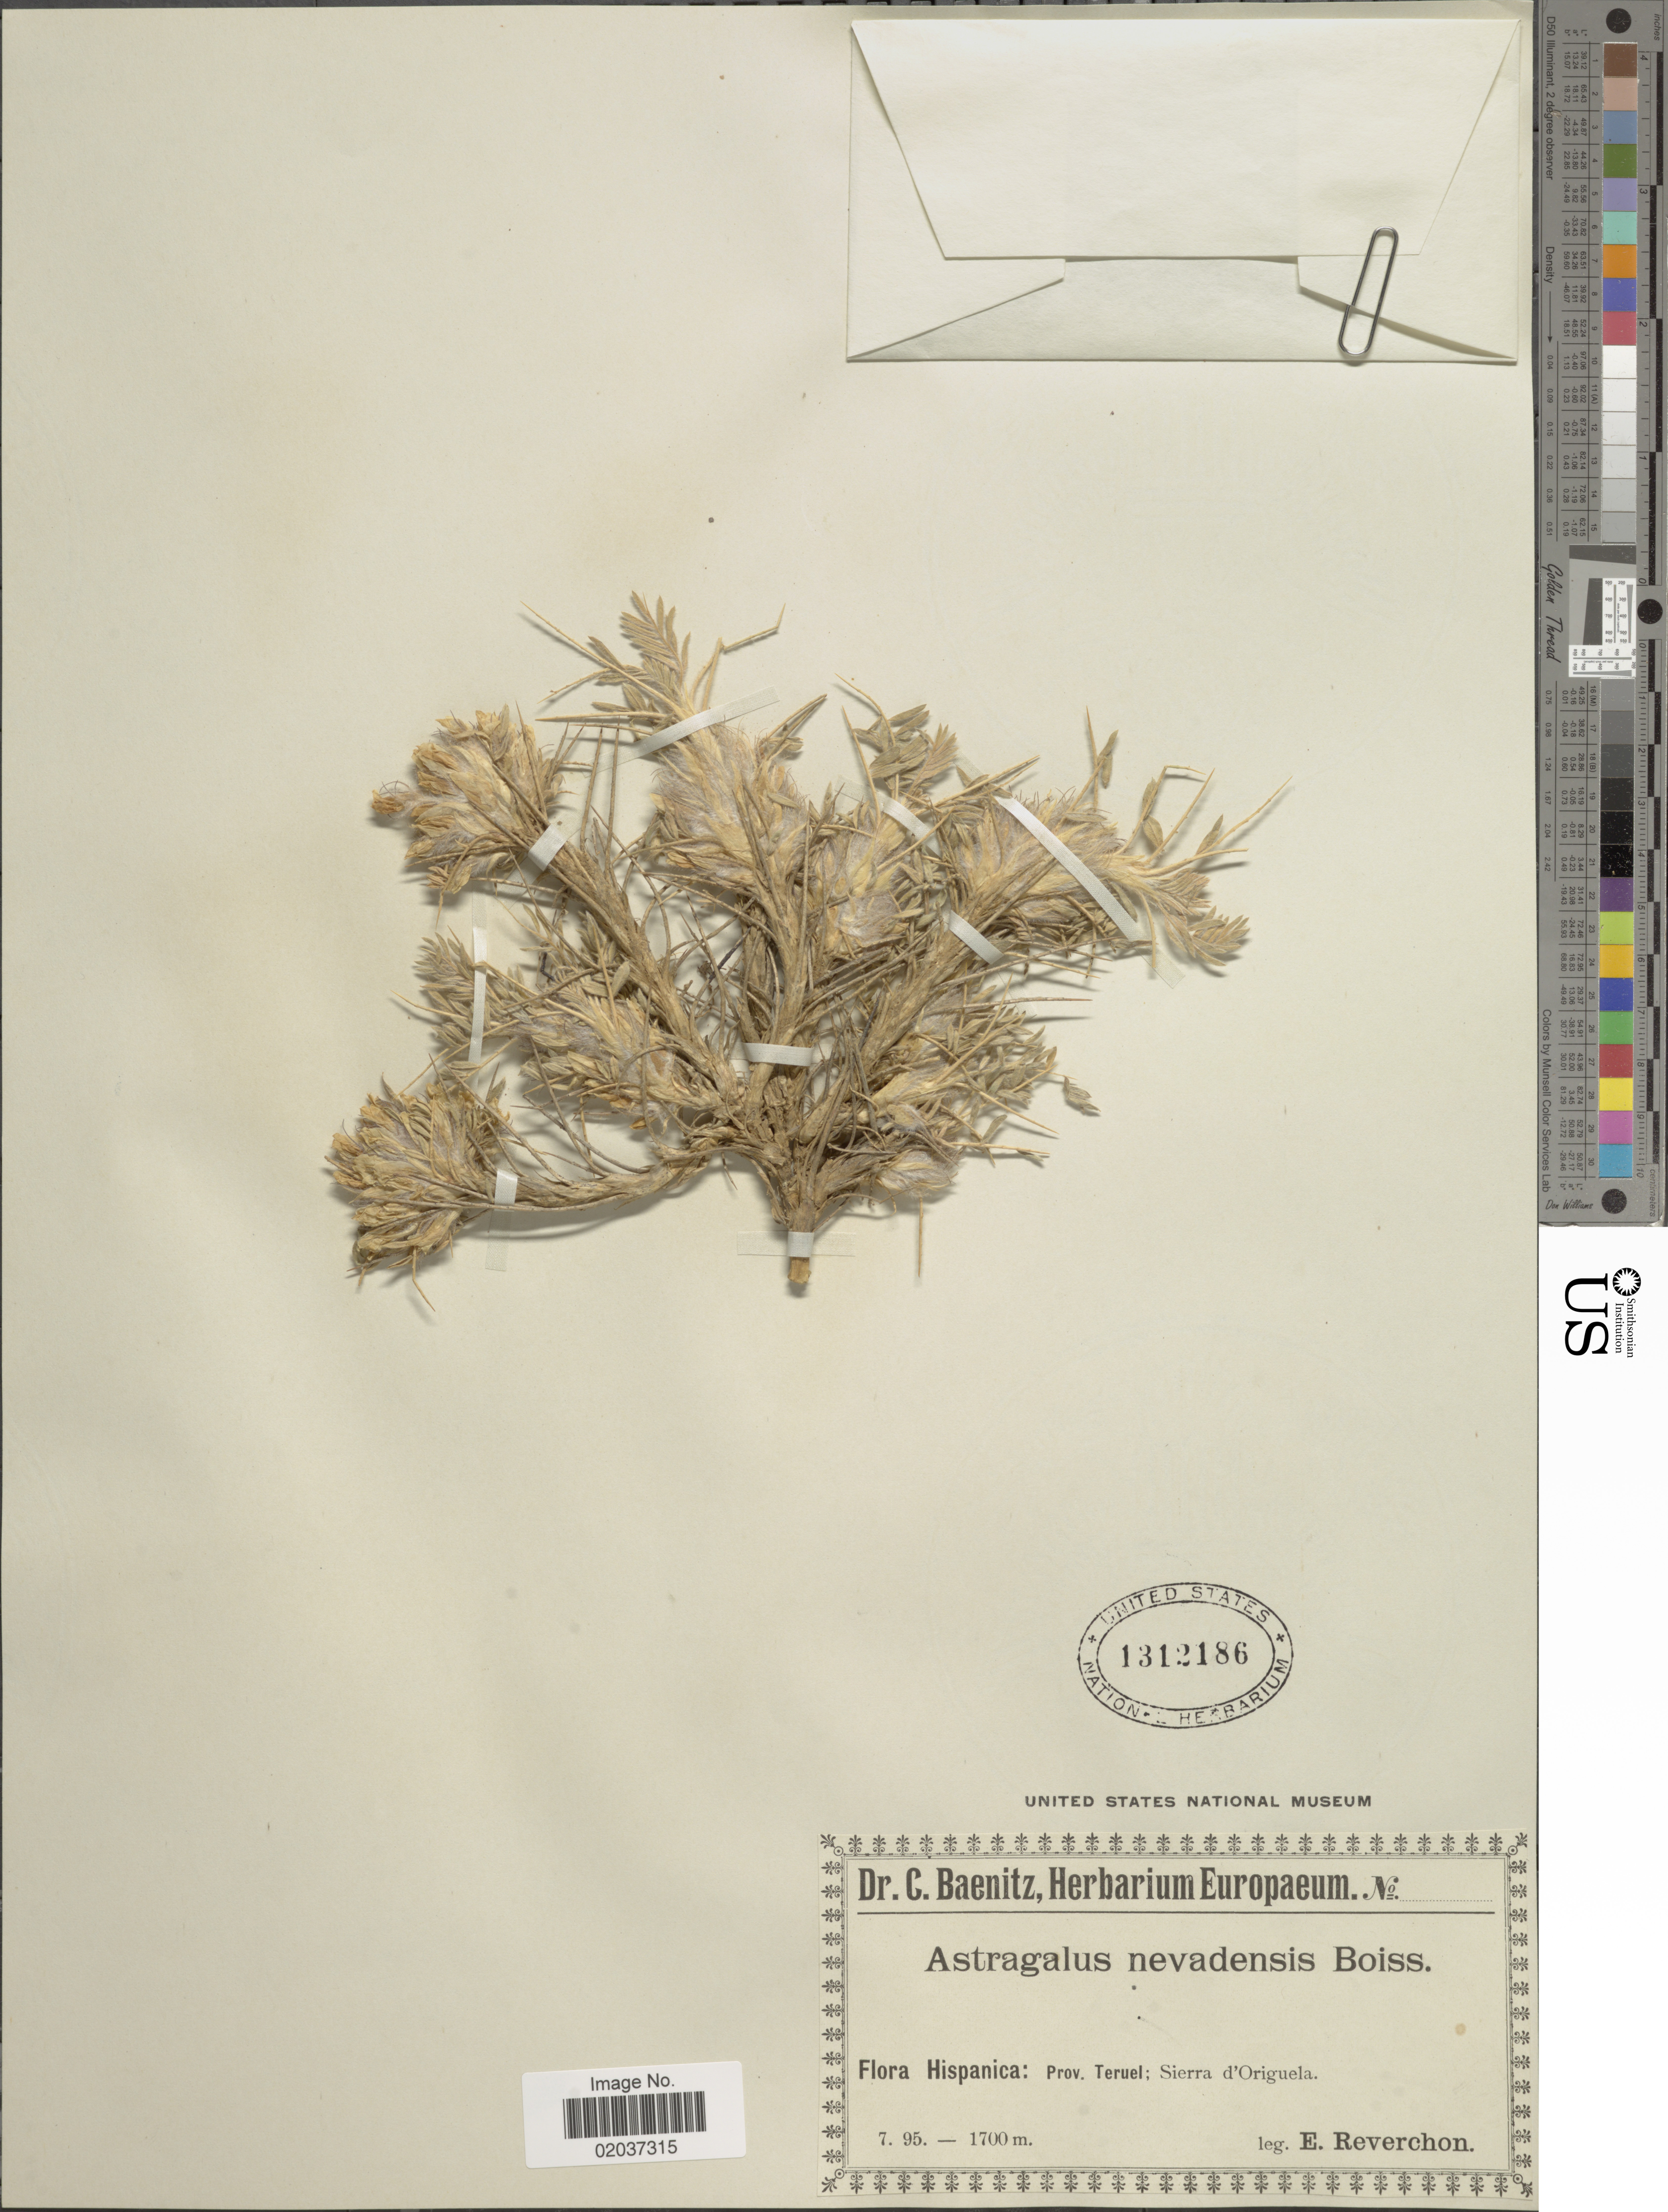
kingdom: Plantae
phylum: Tracheophyta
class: Magnoliopsida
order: Fabales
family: Fabaceae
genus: Astragalus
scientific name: Astragalus nevadensis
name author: Boiss.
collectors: E. Reverchon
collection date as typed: Transcribed d/m/y: /7/95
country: Spain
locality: Hispanico: Prov. Teruel: Sierra d'Origuela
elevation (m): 1700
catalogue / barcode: US 1312186